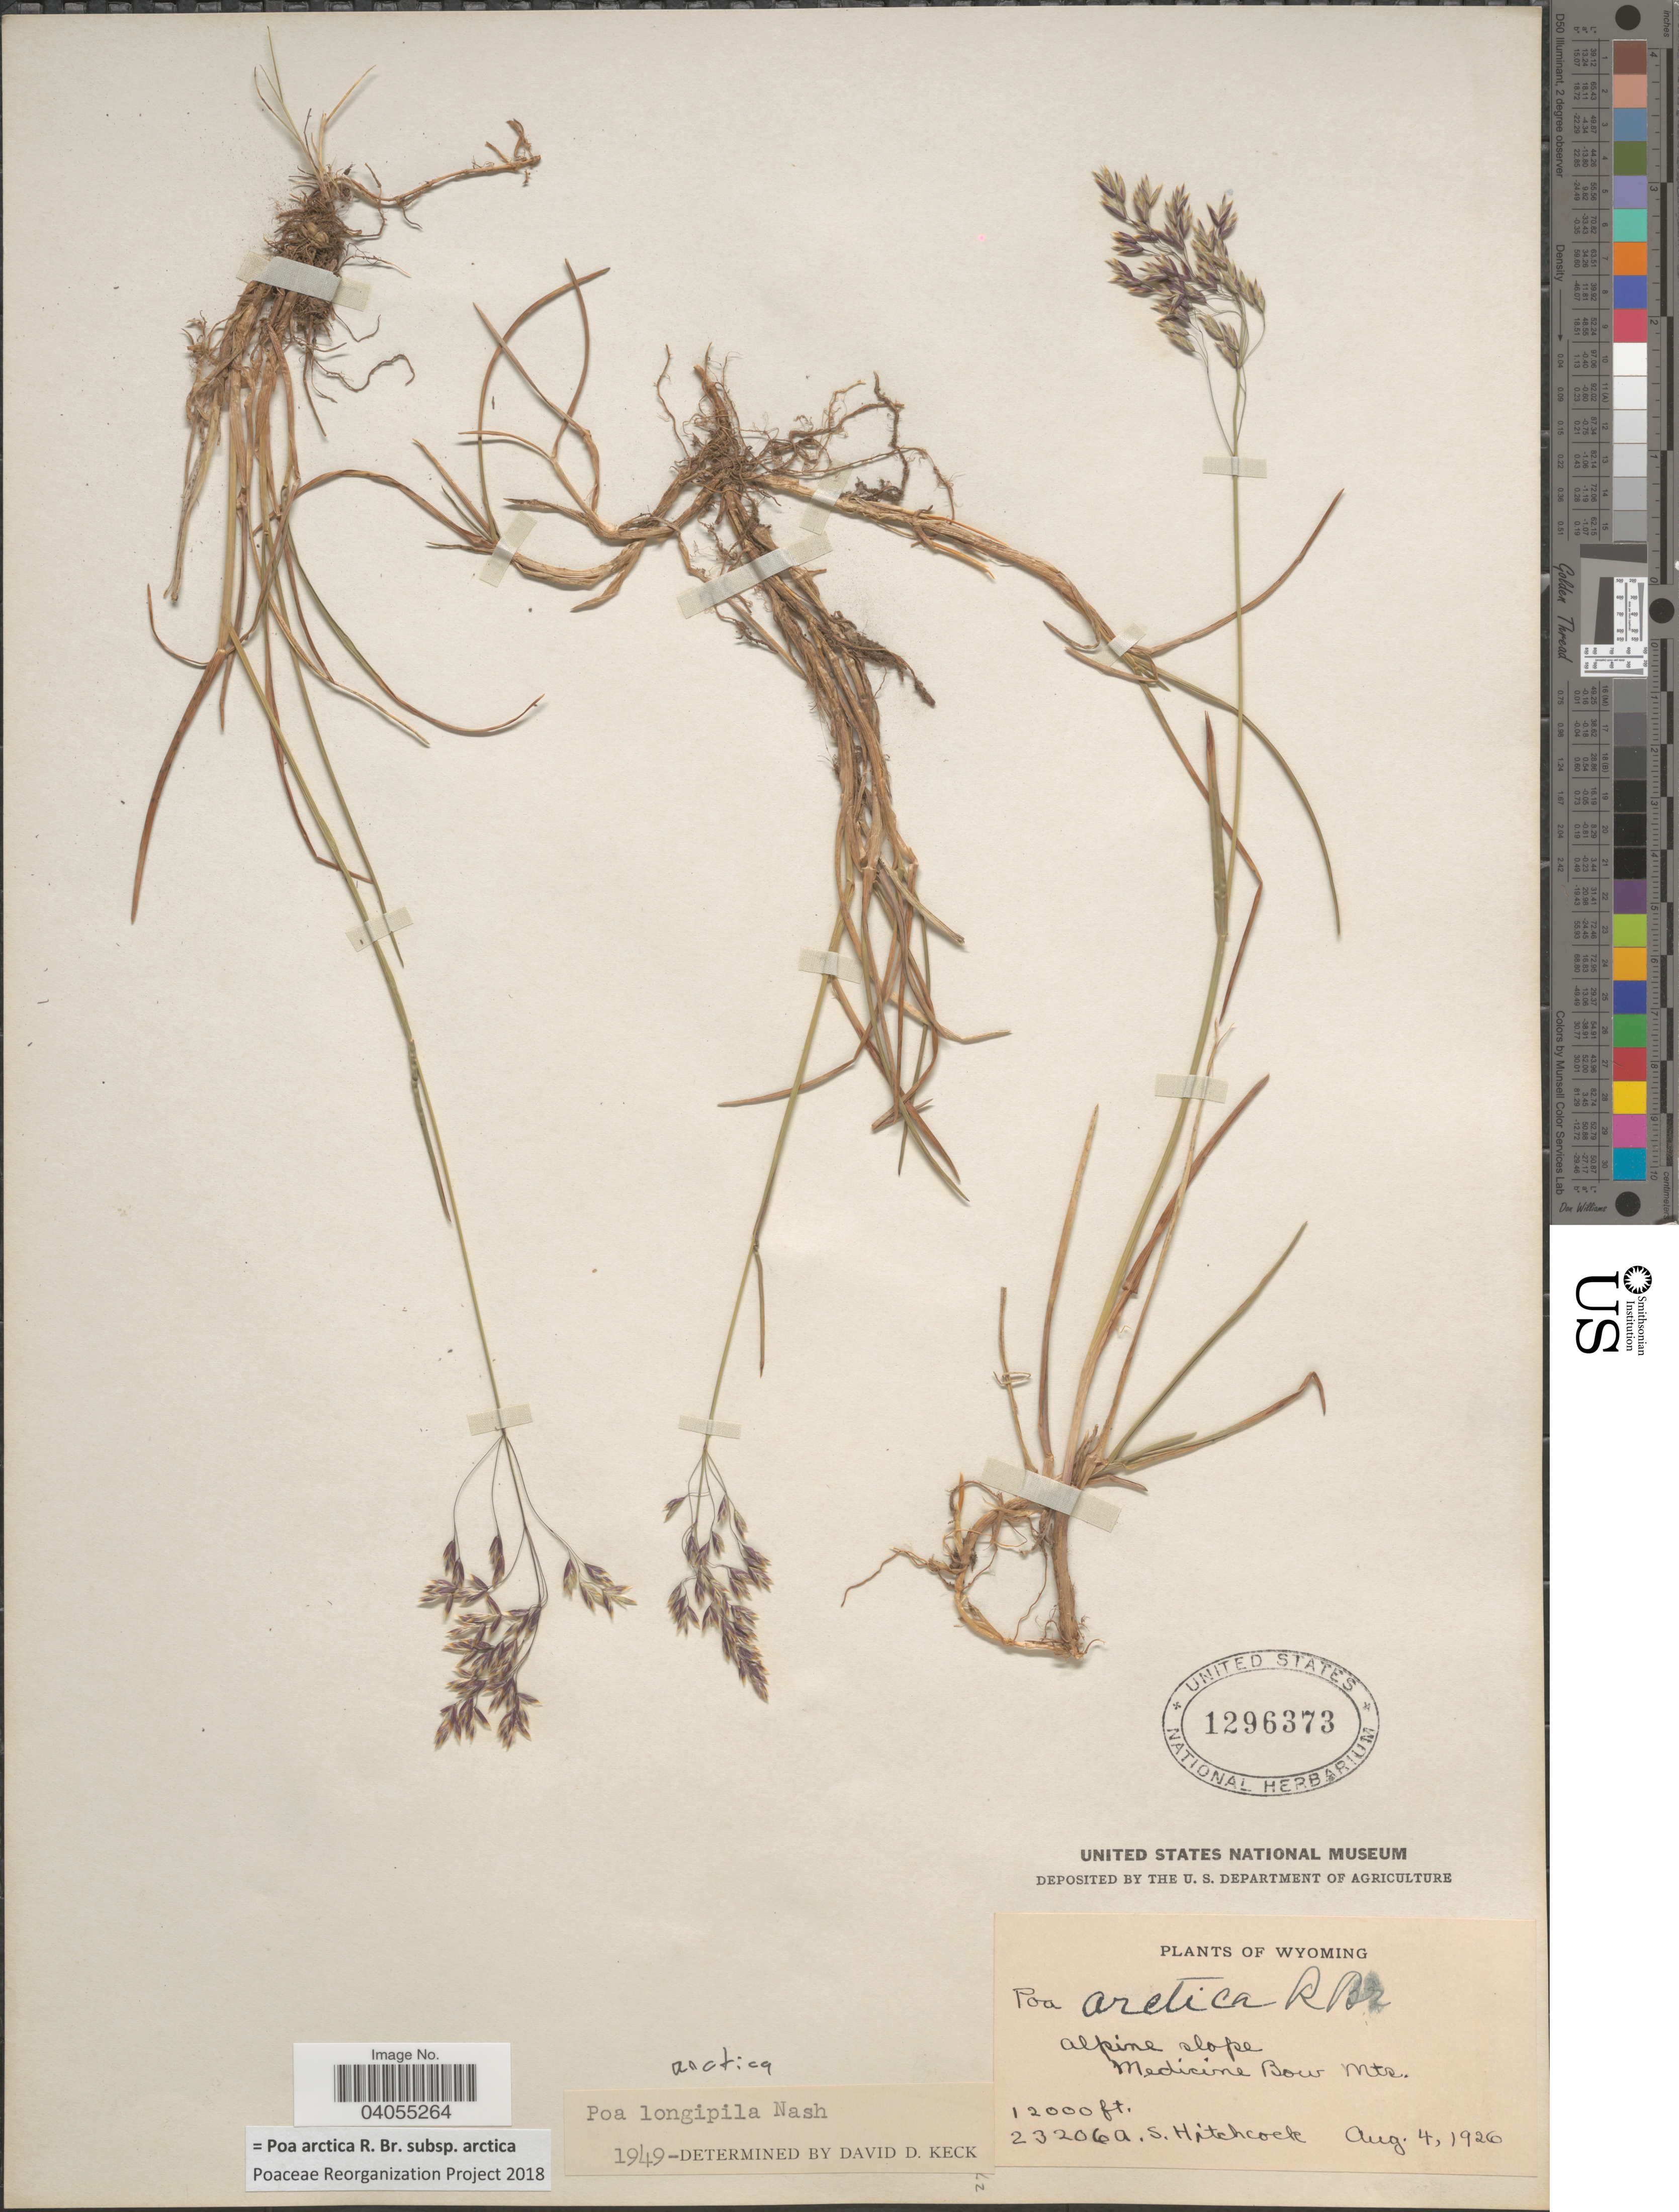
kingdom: Plantae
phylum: Tracheophyta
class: Liliopsida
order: Poales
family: Poaceae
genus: Poa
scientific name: Poa arctica subsp. arctica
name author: R. Br.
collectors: A. S. Hitchcock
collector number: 23206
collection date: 1926-08-04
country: United States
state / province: Wyoming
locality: Alpine slope. Medicine Bow Mts.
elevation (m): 3658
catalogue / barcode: US 1296373